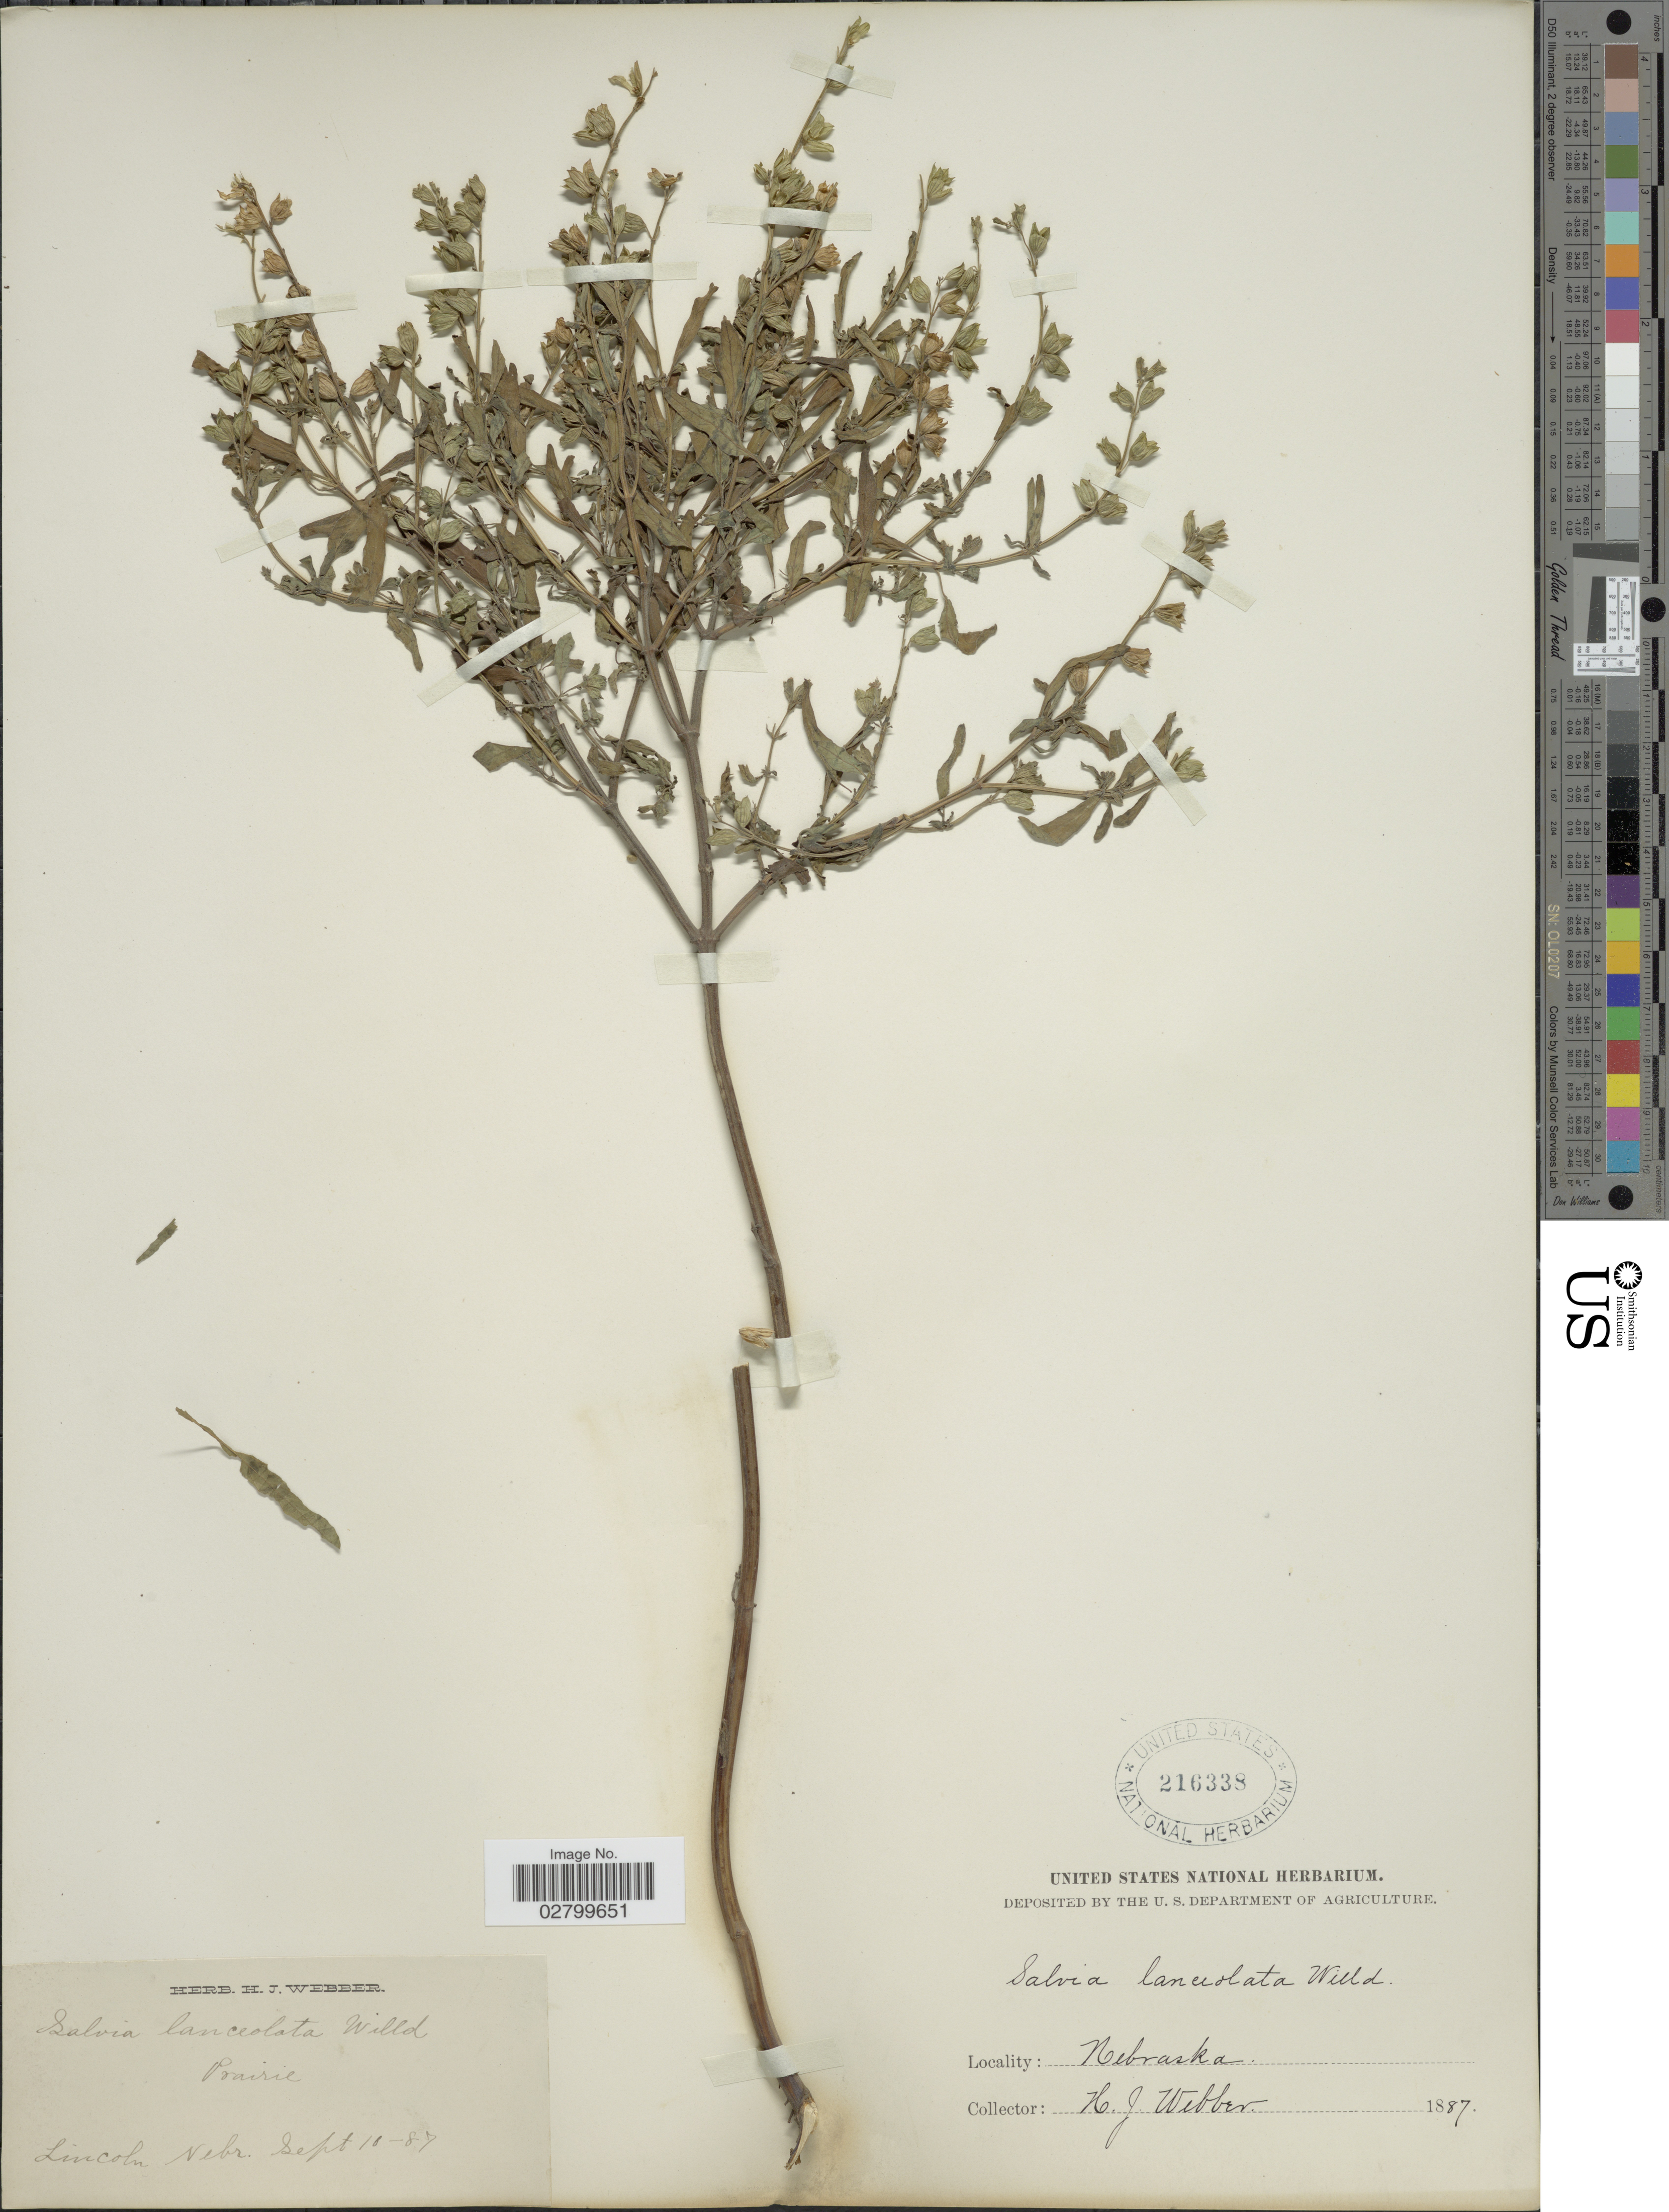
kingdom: Plantae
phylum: Tracheophyta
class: Magnoliopsida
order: Lamiales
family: Lamiaceae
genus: Salvia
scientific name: Salvia lanceolata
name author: Brouss.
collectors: H. Webber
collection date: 1887-09-10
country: United States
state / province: Nebraska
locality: Prairie, Lincoln, Nebr.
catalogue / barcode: US 216338